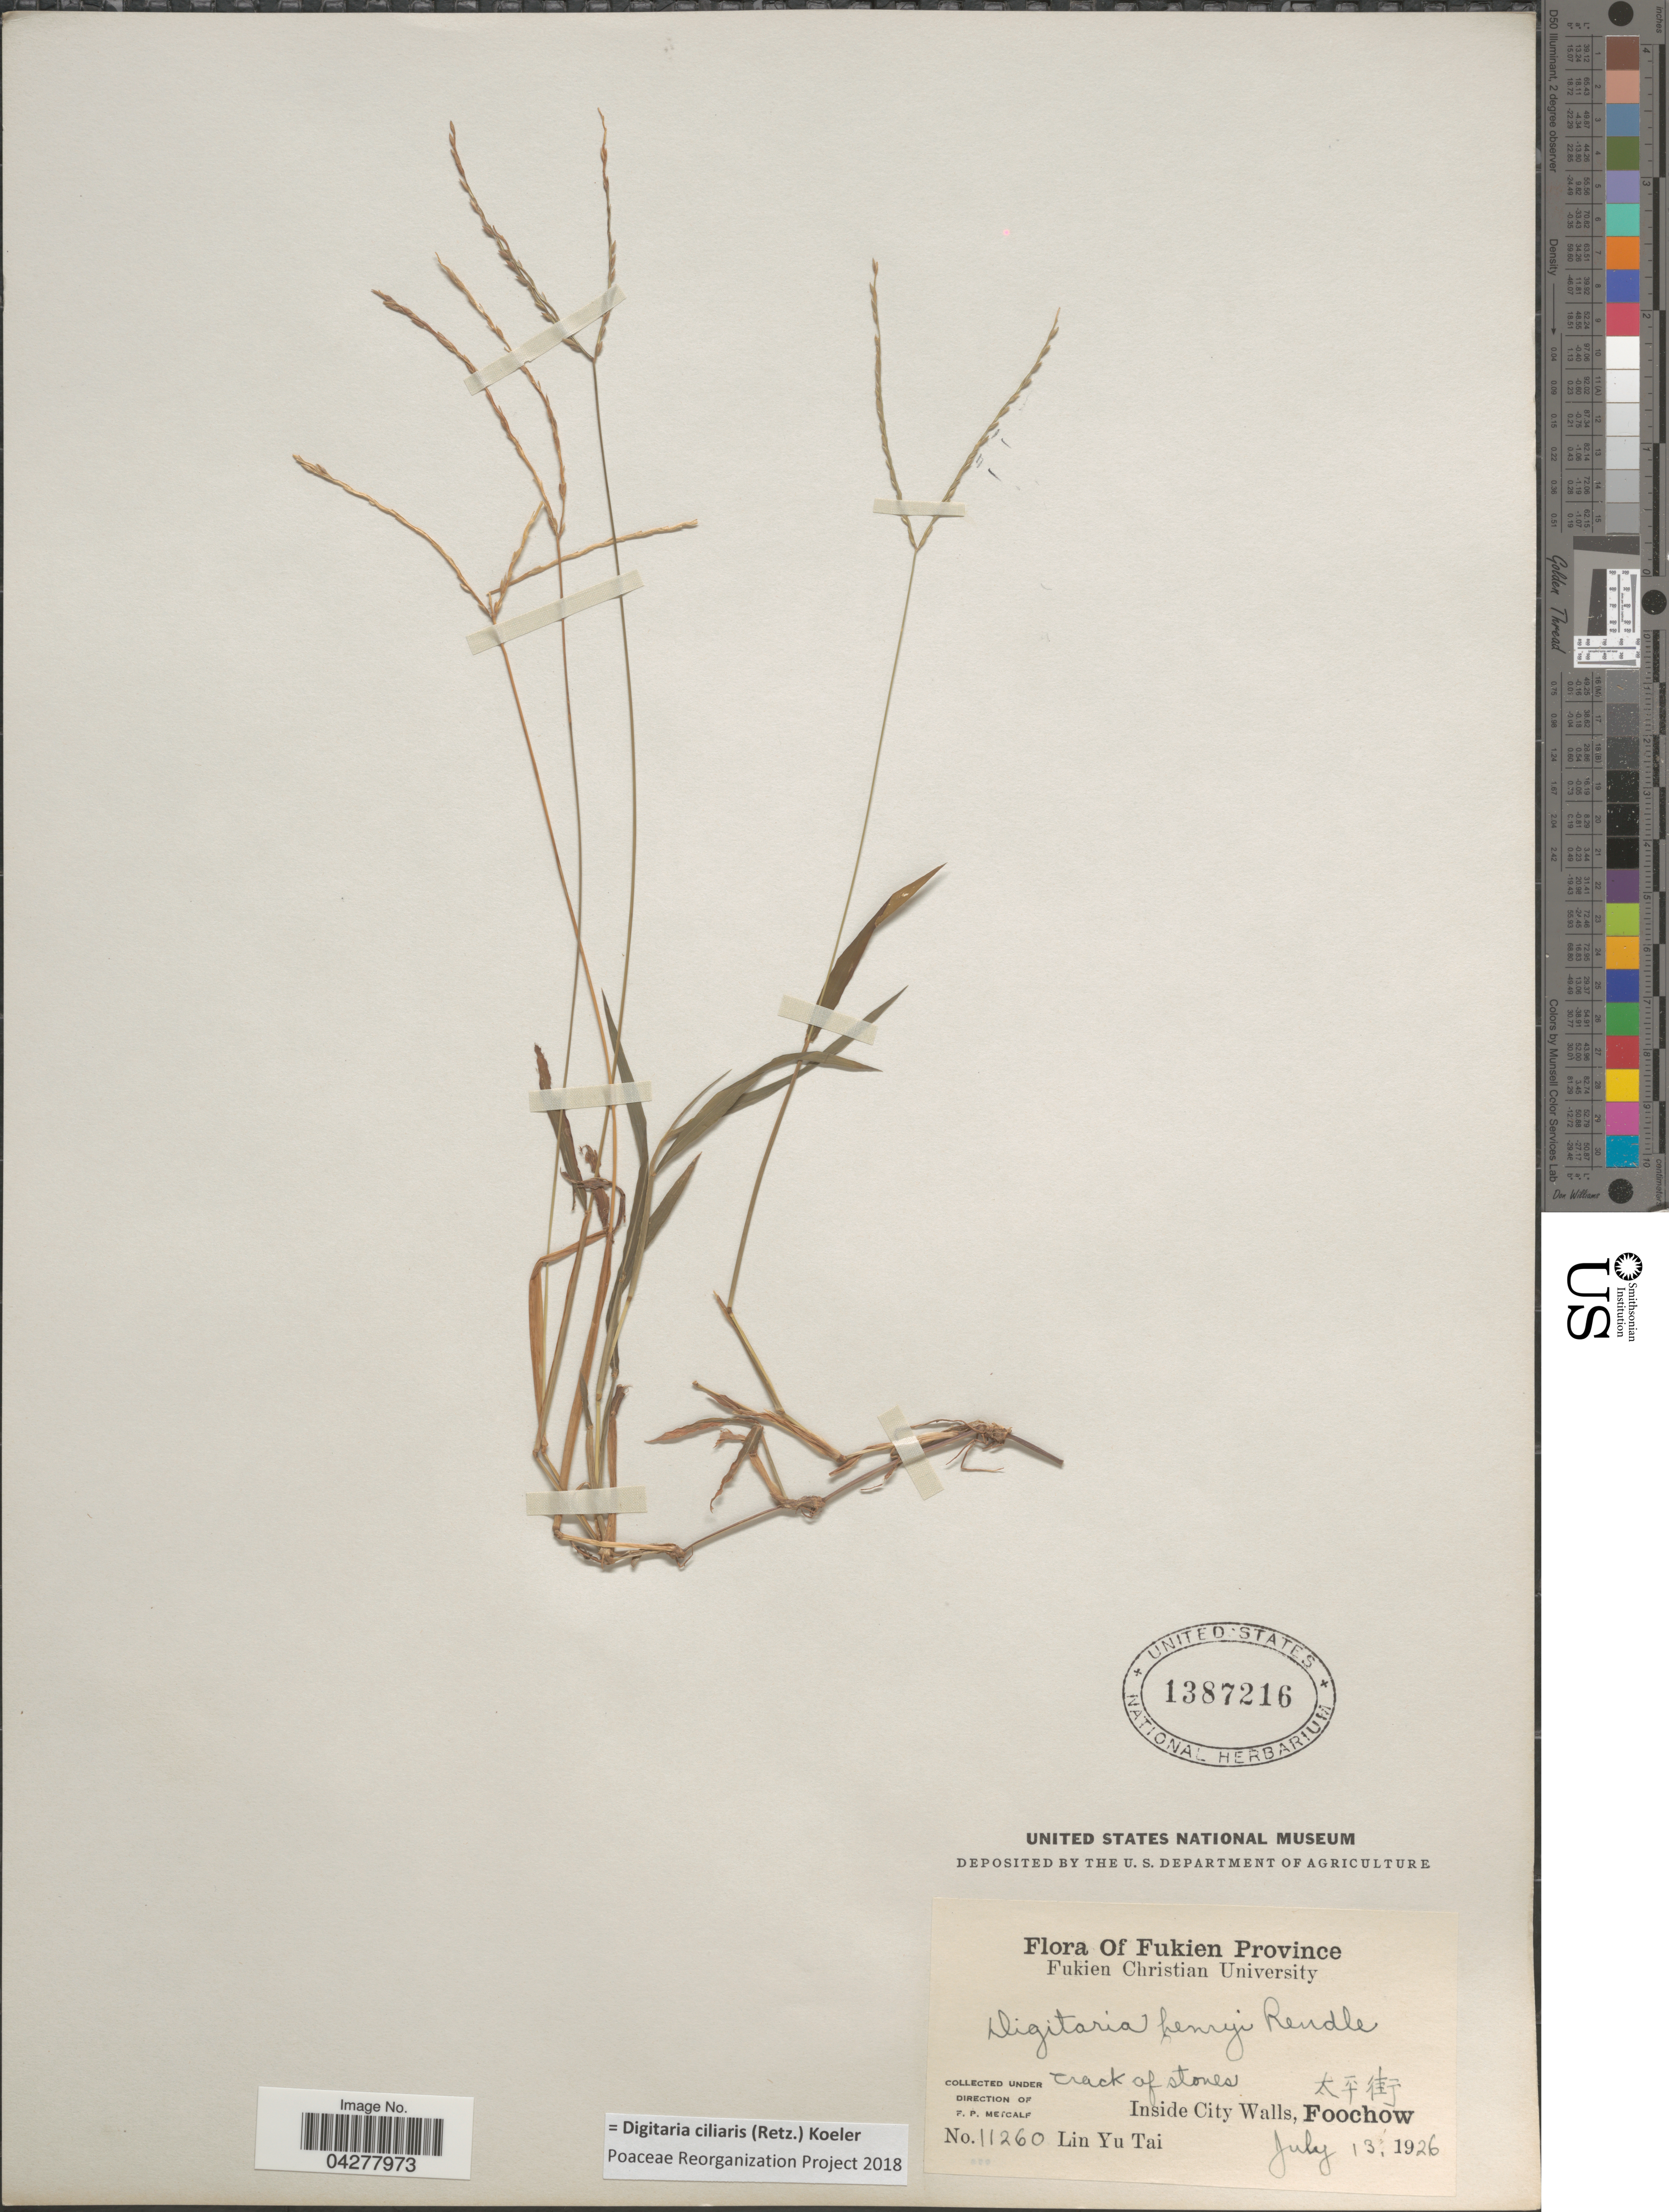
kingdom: Plantae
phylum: Tracheophyta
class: Liliopsida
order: Poales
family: Poaceae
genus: Digitaria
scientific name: Digitaria ciliaris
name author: (Retz.) Koeler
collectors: L. Tai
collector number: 11260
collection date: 1926-07-13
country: China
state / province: Fujian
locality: Fukien Province. Inside City Walls, Foochow. X.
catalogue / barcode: US 1387216